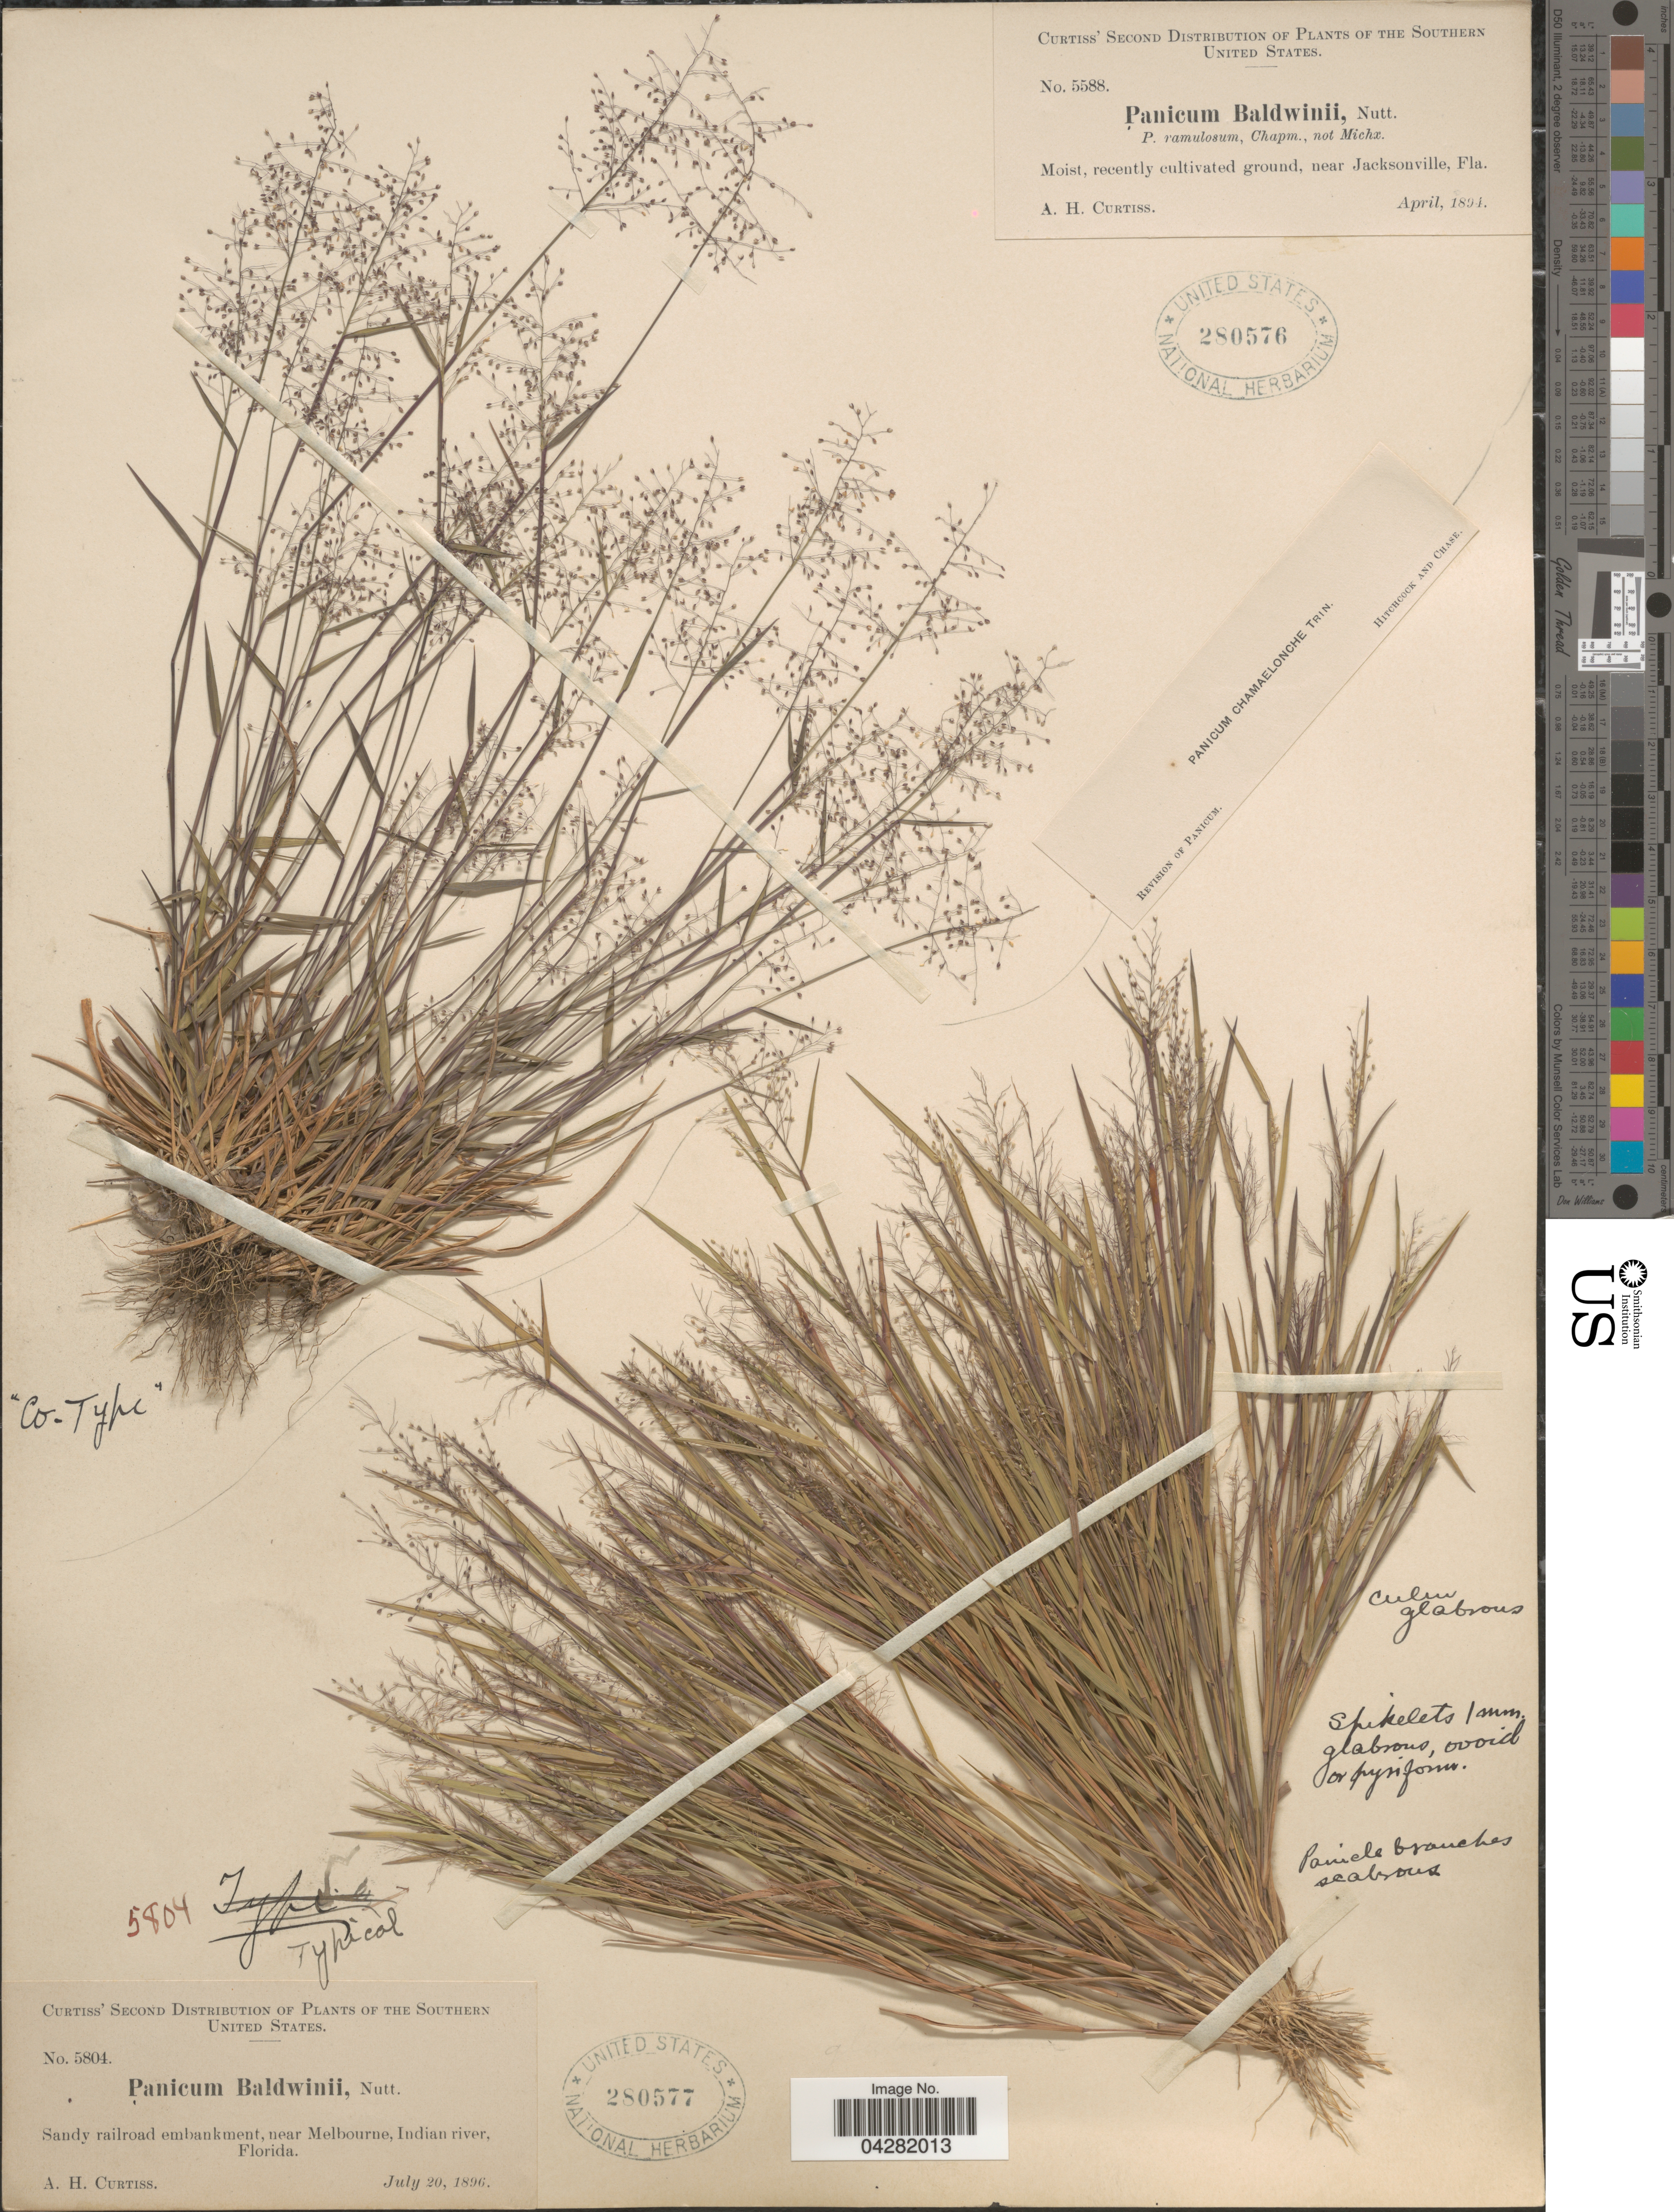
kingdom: Plantae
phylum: Tracheophyta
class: Liliopsida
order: Poales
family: Poaceae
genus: Dichanthelium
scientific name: Dichanthelium ensifolium var. ensifolium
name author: (Baldwin ex Elliot) Gould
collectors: A. H. Curtiss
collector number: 5588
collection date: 1894-04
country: United States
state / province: Florida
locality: The Southern United States. Near Jacksonville.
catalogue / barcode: US 280576